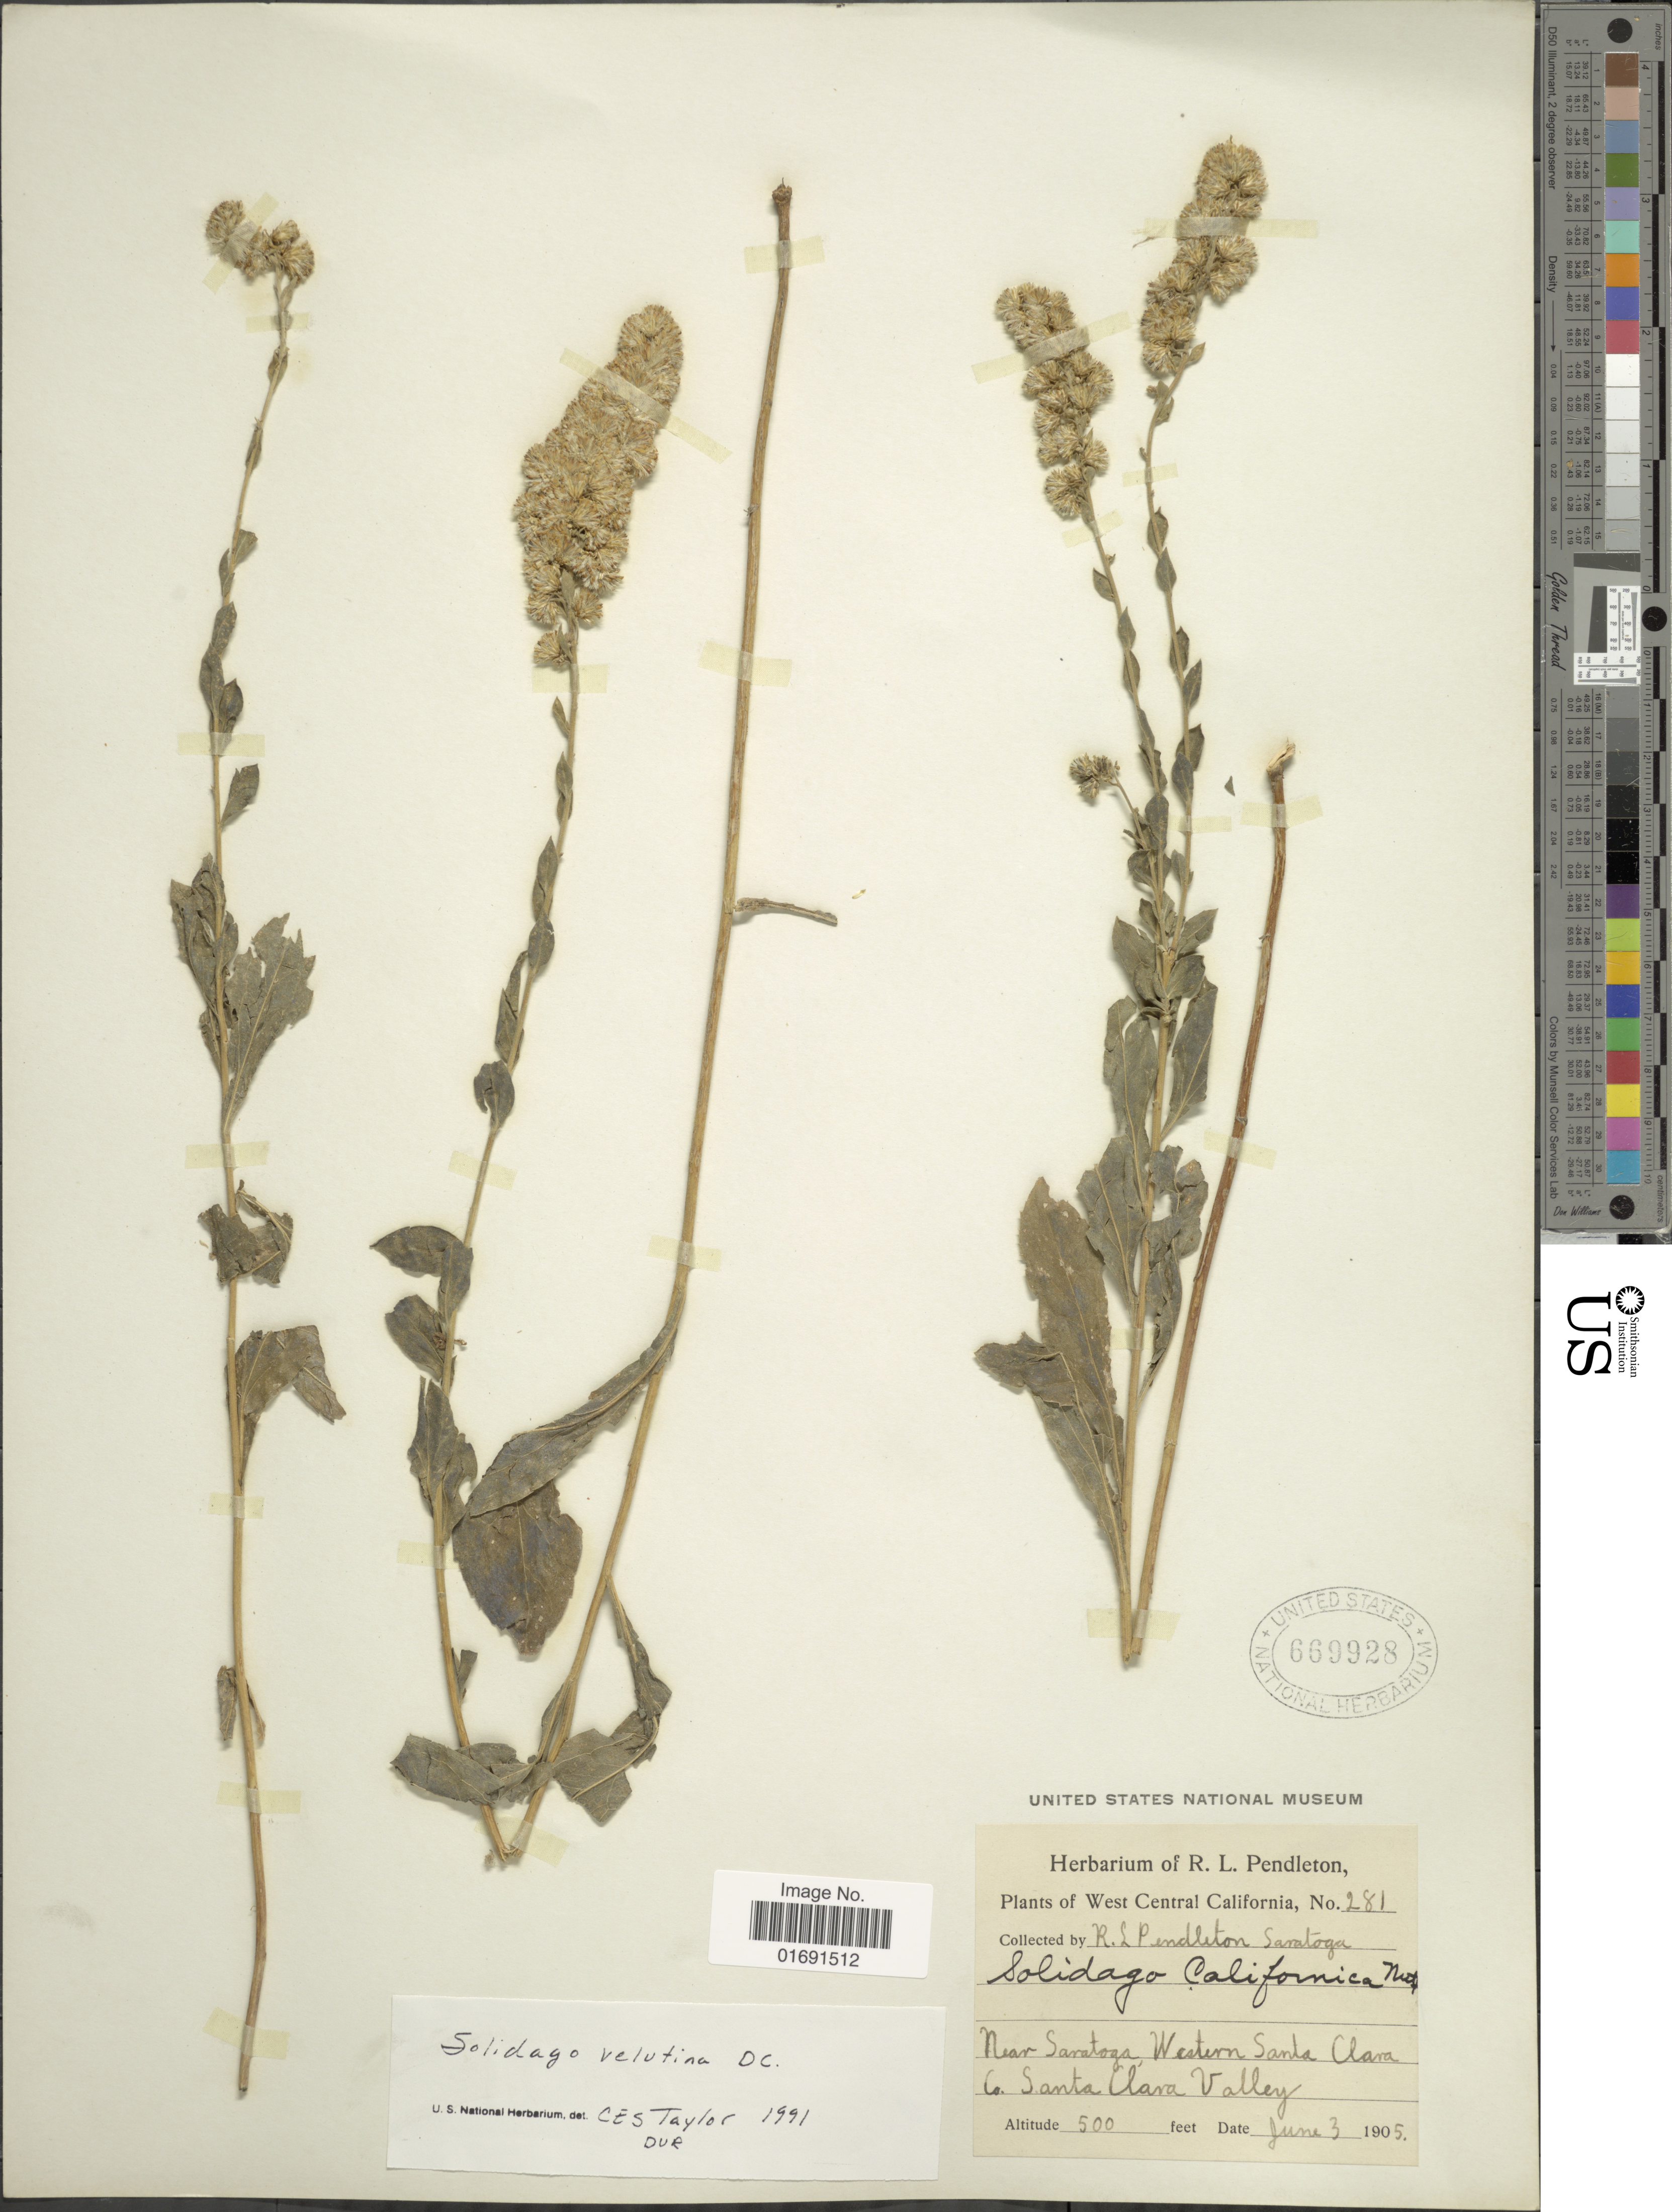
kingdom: Plantae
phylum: Tracheophyta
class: Magnoliopsida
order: Asterales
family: Asteraceae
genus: Solidago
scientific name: Solidago velutina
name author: DC.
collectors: R. Pendleton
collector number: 281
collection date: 1905-06-03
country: United States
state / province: California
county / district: Santa Clara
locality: West Central California, near Saratoga, Western Santa Clara Co., Santa Clara Valley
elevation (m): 152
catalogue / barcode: US 669928